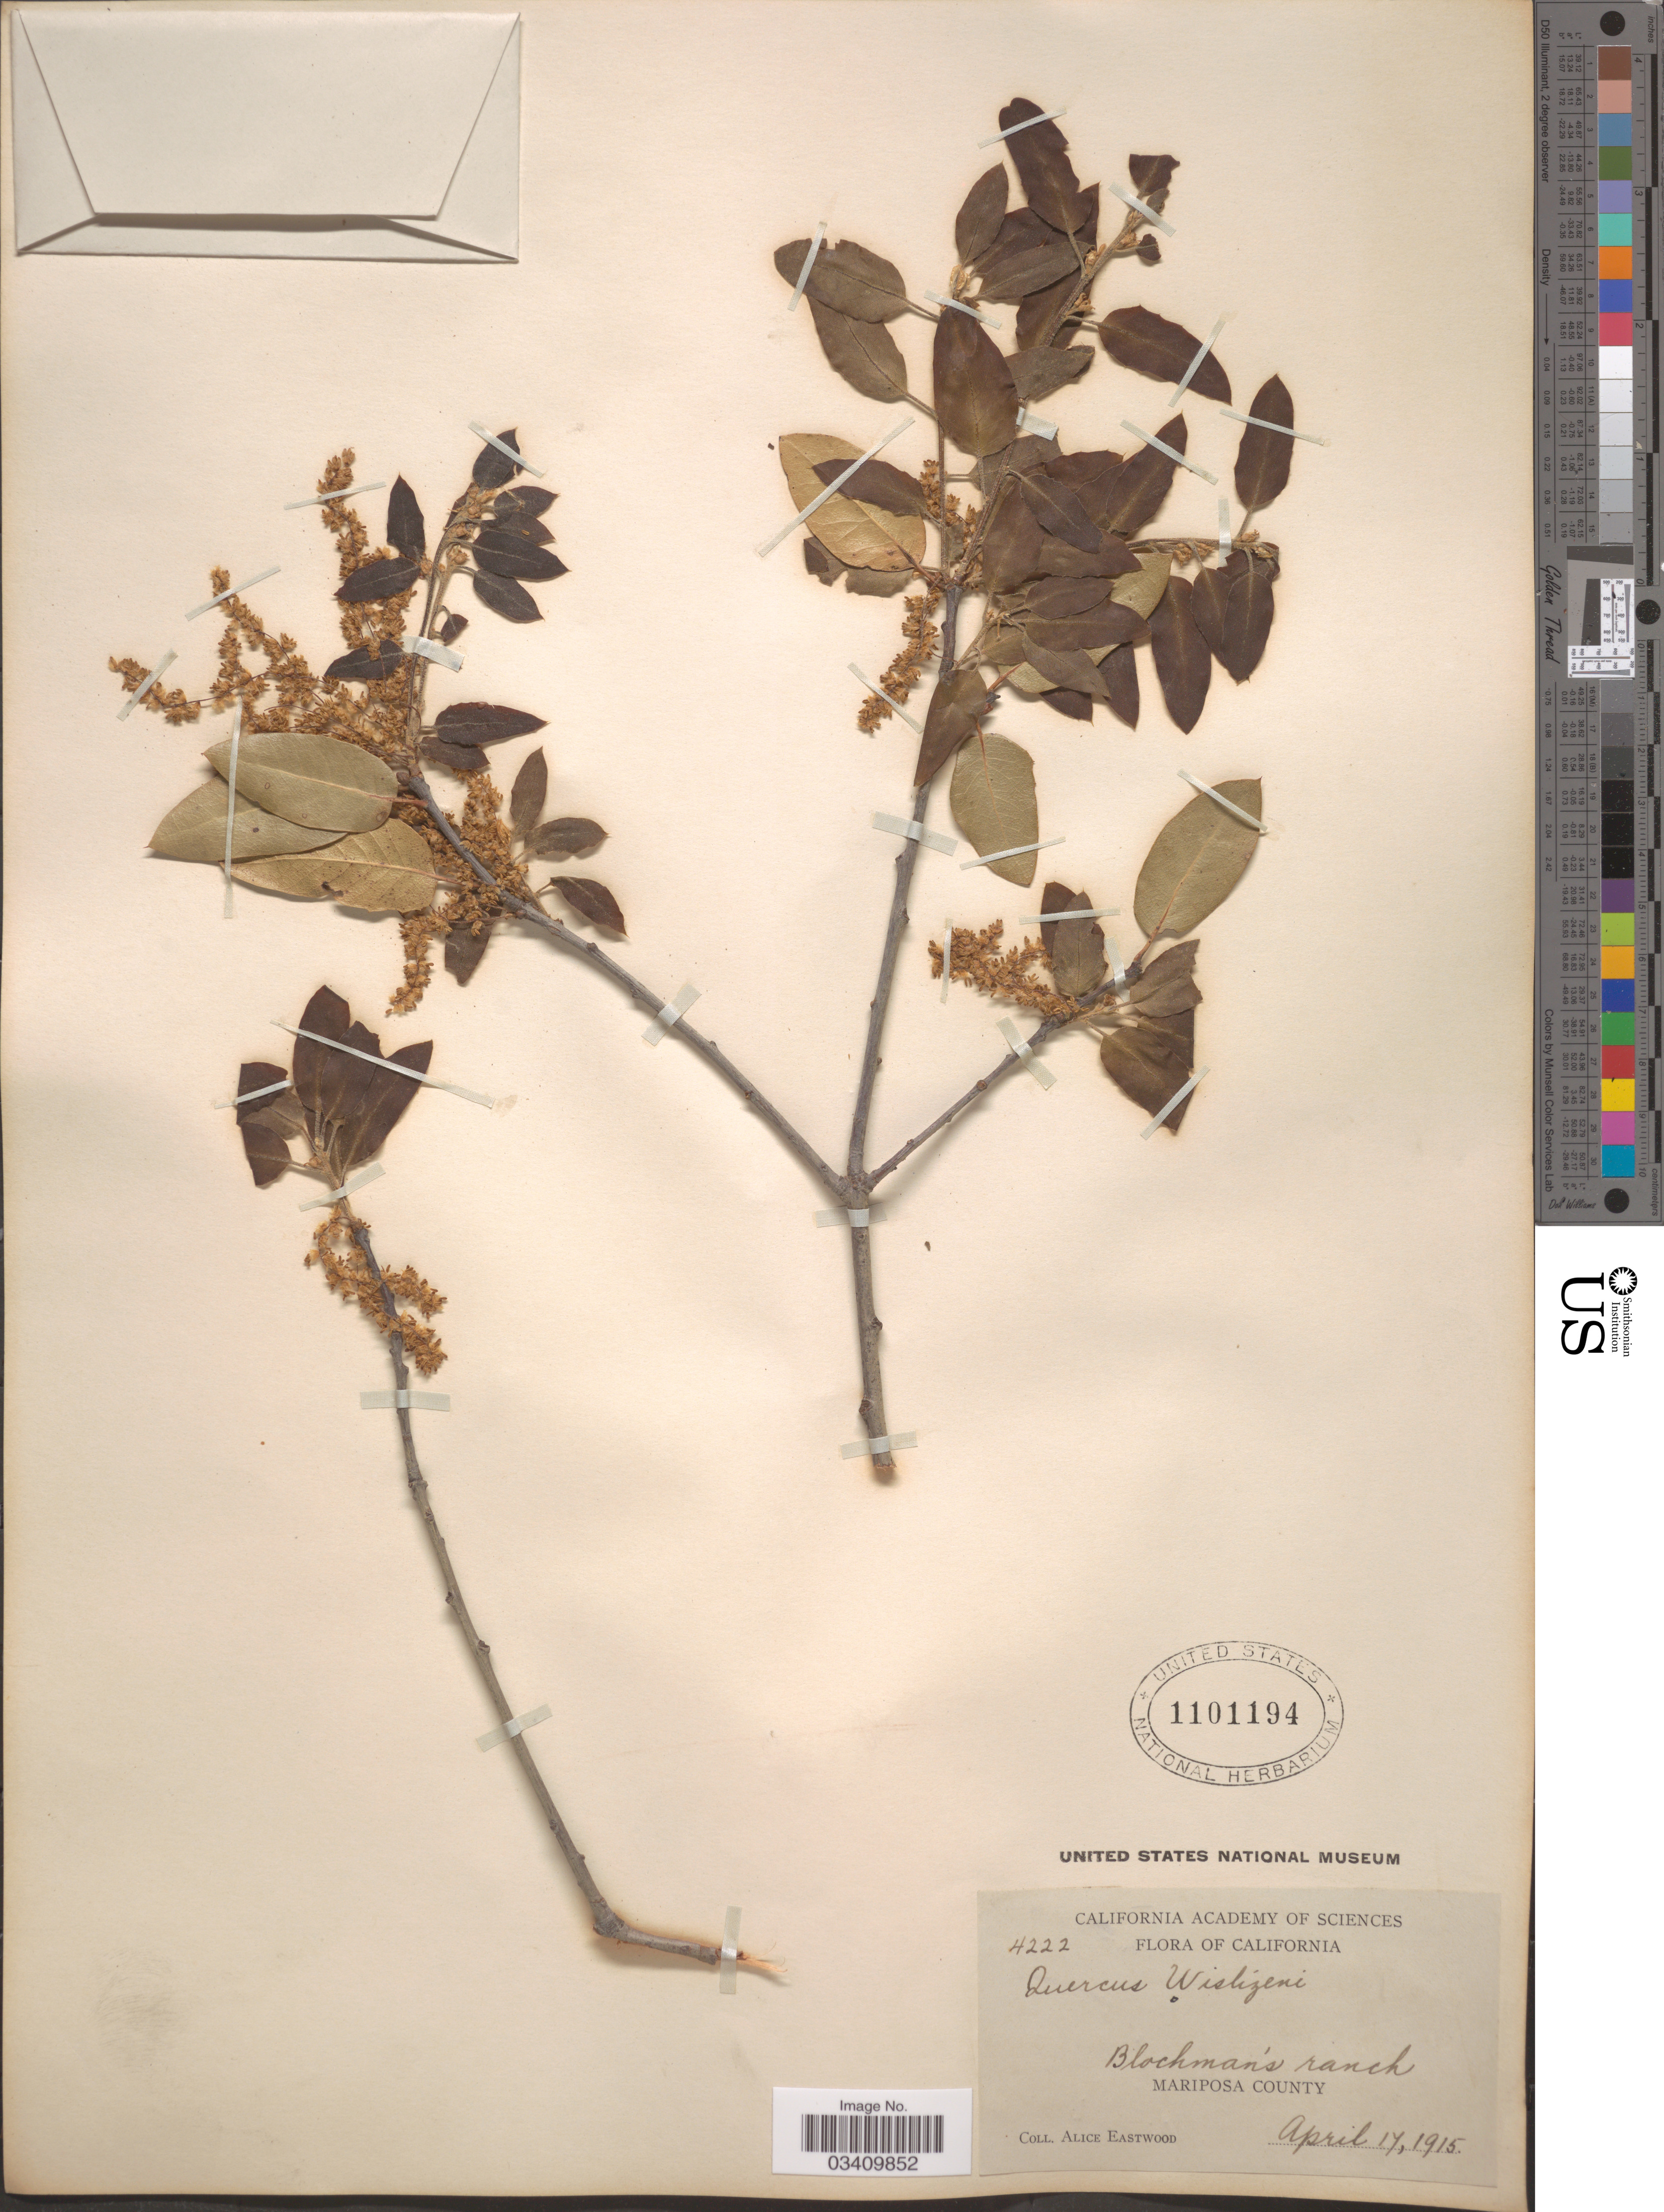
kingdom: Plantae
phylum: Tracheophyta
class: Magnoliopsida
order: Fagales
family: Fagaceae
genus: Quercus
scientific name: Quercus wislizeni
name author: A. DC.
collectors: A. Eastwood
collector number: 4222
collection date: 1915-04-17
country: United States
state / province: California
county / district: Mariposa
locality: Blochman's ranch. Mariposa County.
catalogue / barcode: US 1101194